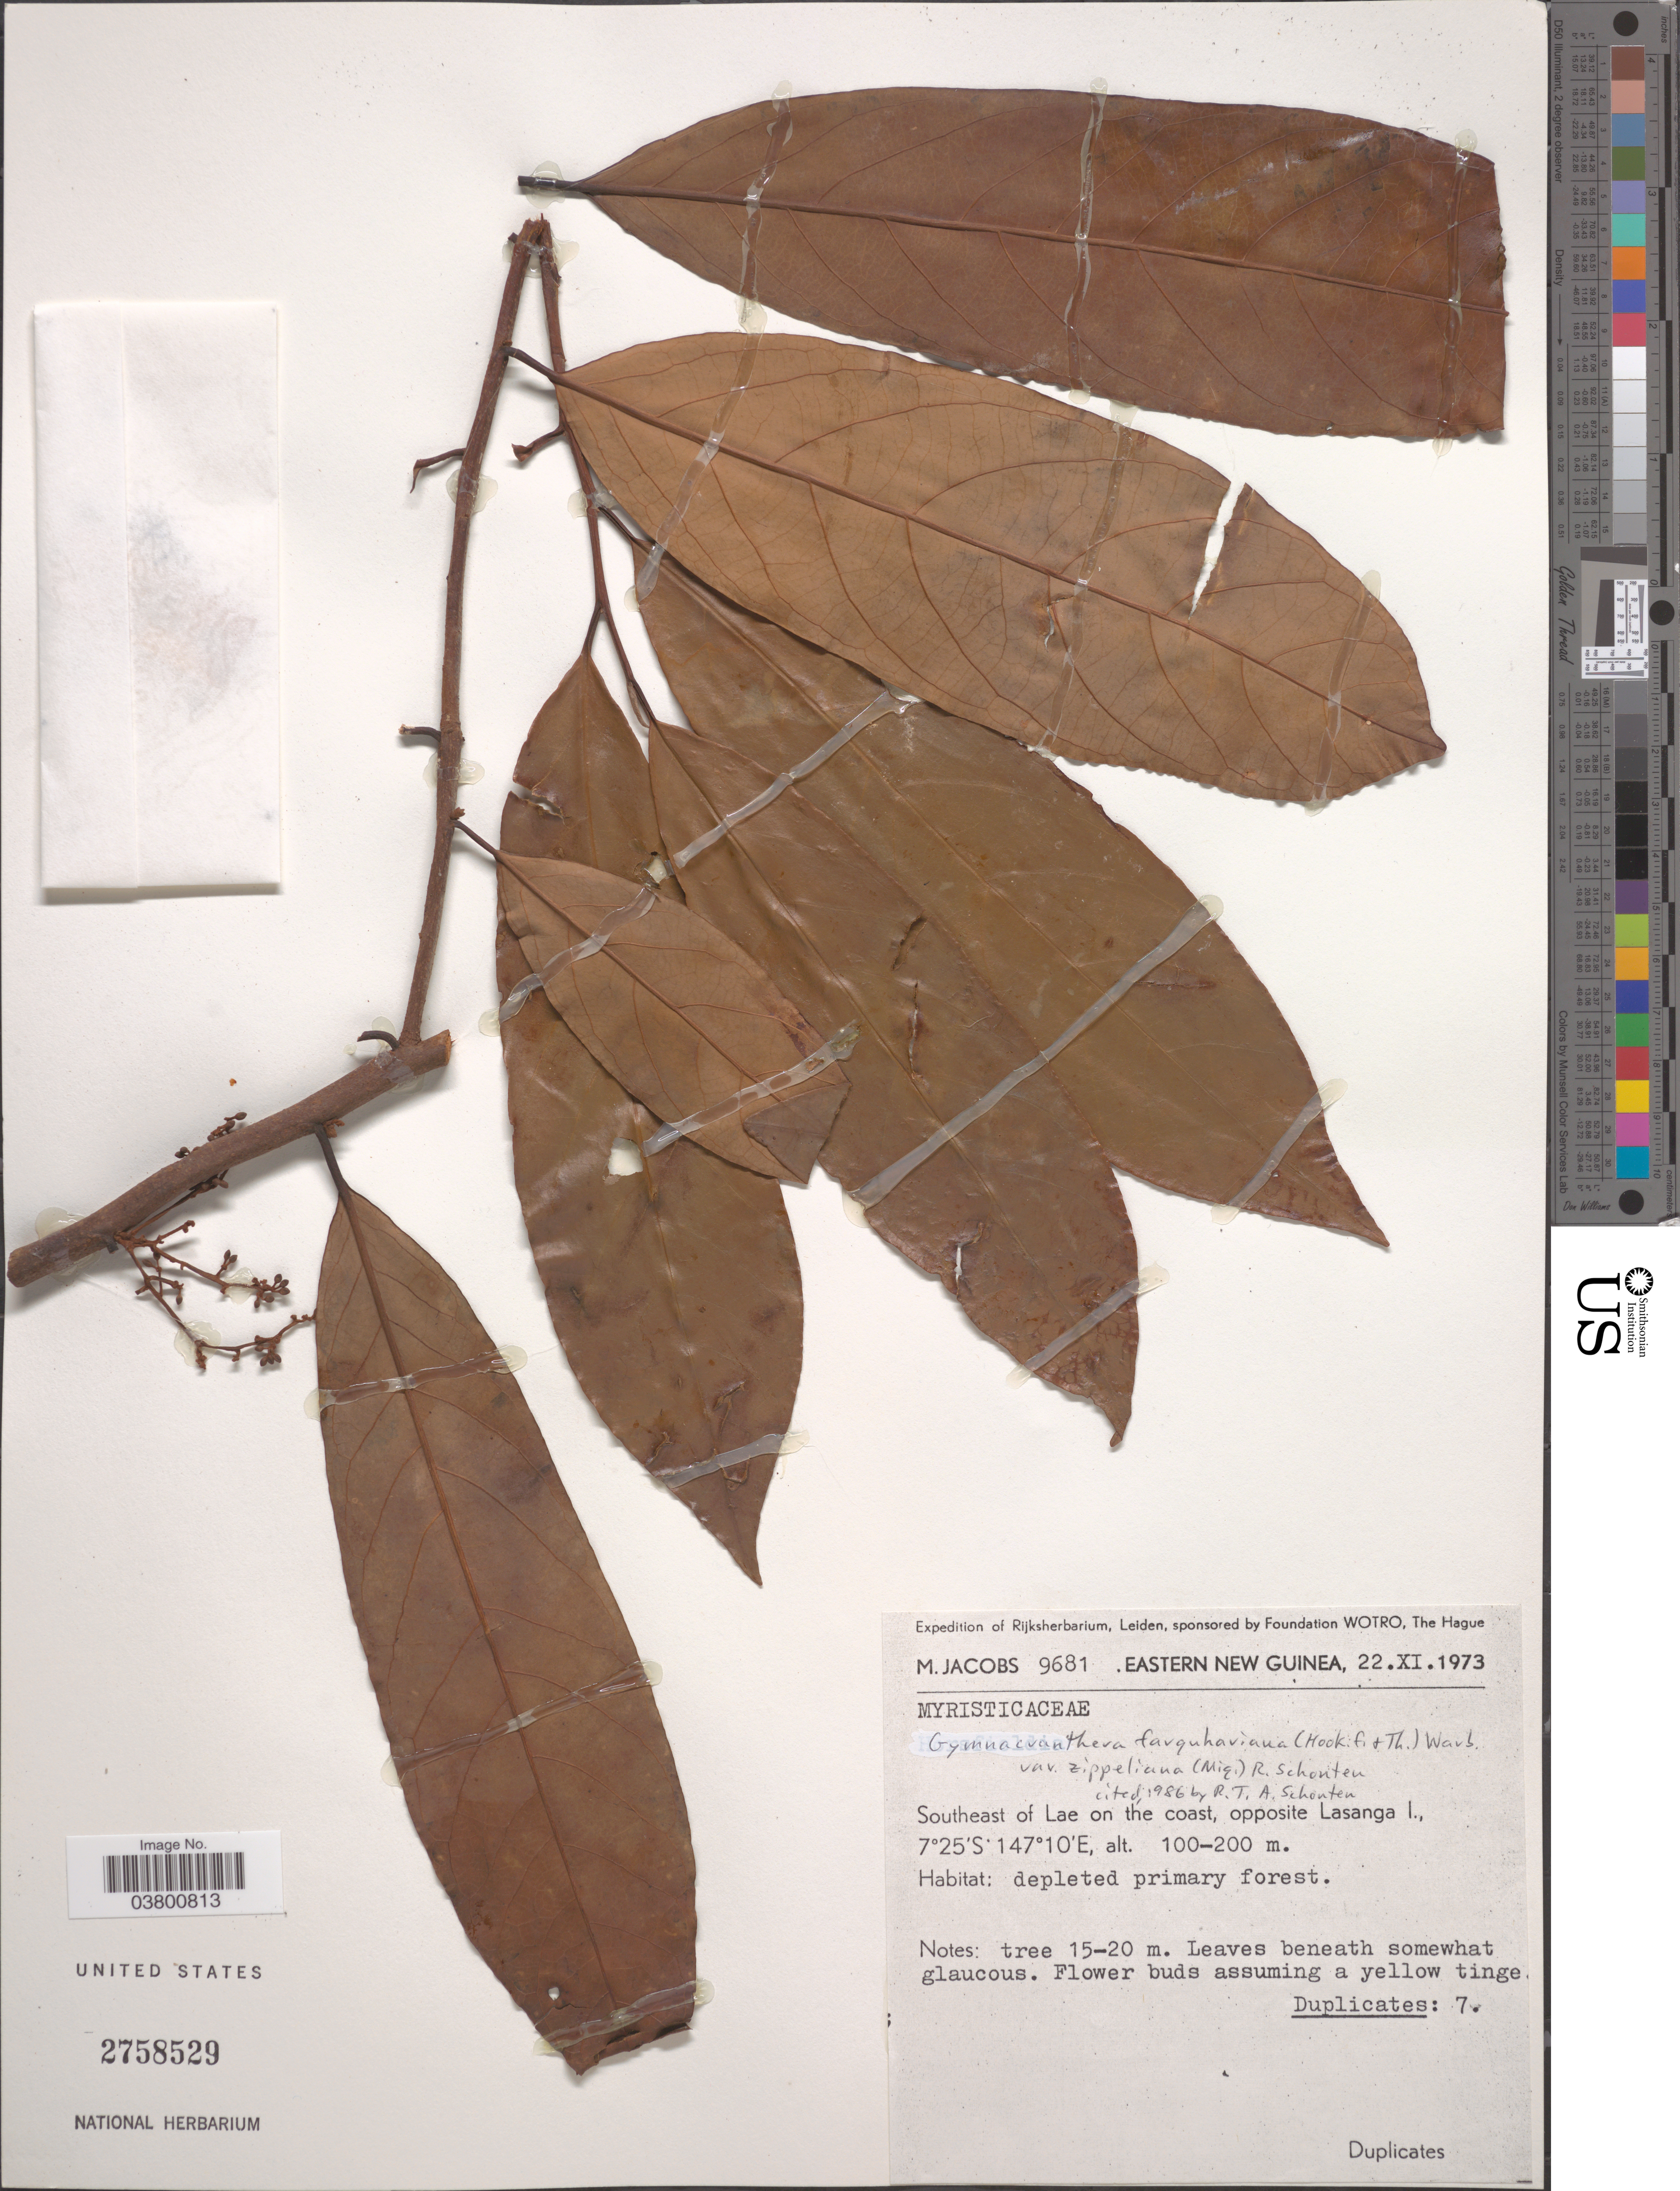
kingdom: Plantae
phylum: Tracheophyta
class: Magnoliopsida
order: Magnoliales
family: Myristicaceae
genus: Gymnacranthera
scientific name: Gymnacranthera farquhariana var. zippeliana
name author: (Miq.) R.T.A. Schouten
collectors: M. Jacobs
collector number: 9681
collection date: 1973-11-22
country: Papua New Guinea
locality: Eastern New Guinea. Southeast of Lae on the coast, opposite Lasanga I.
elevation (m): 100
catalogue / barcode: US 2758529